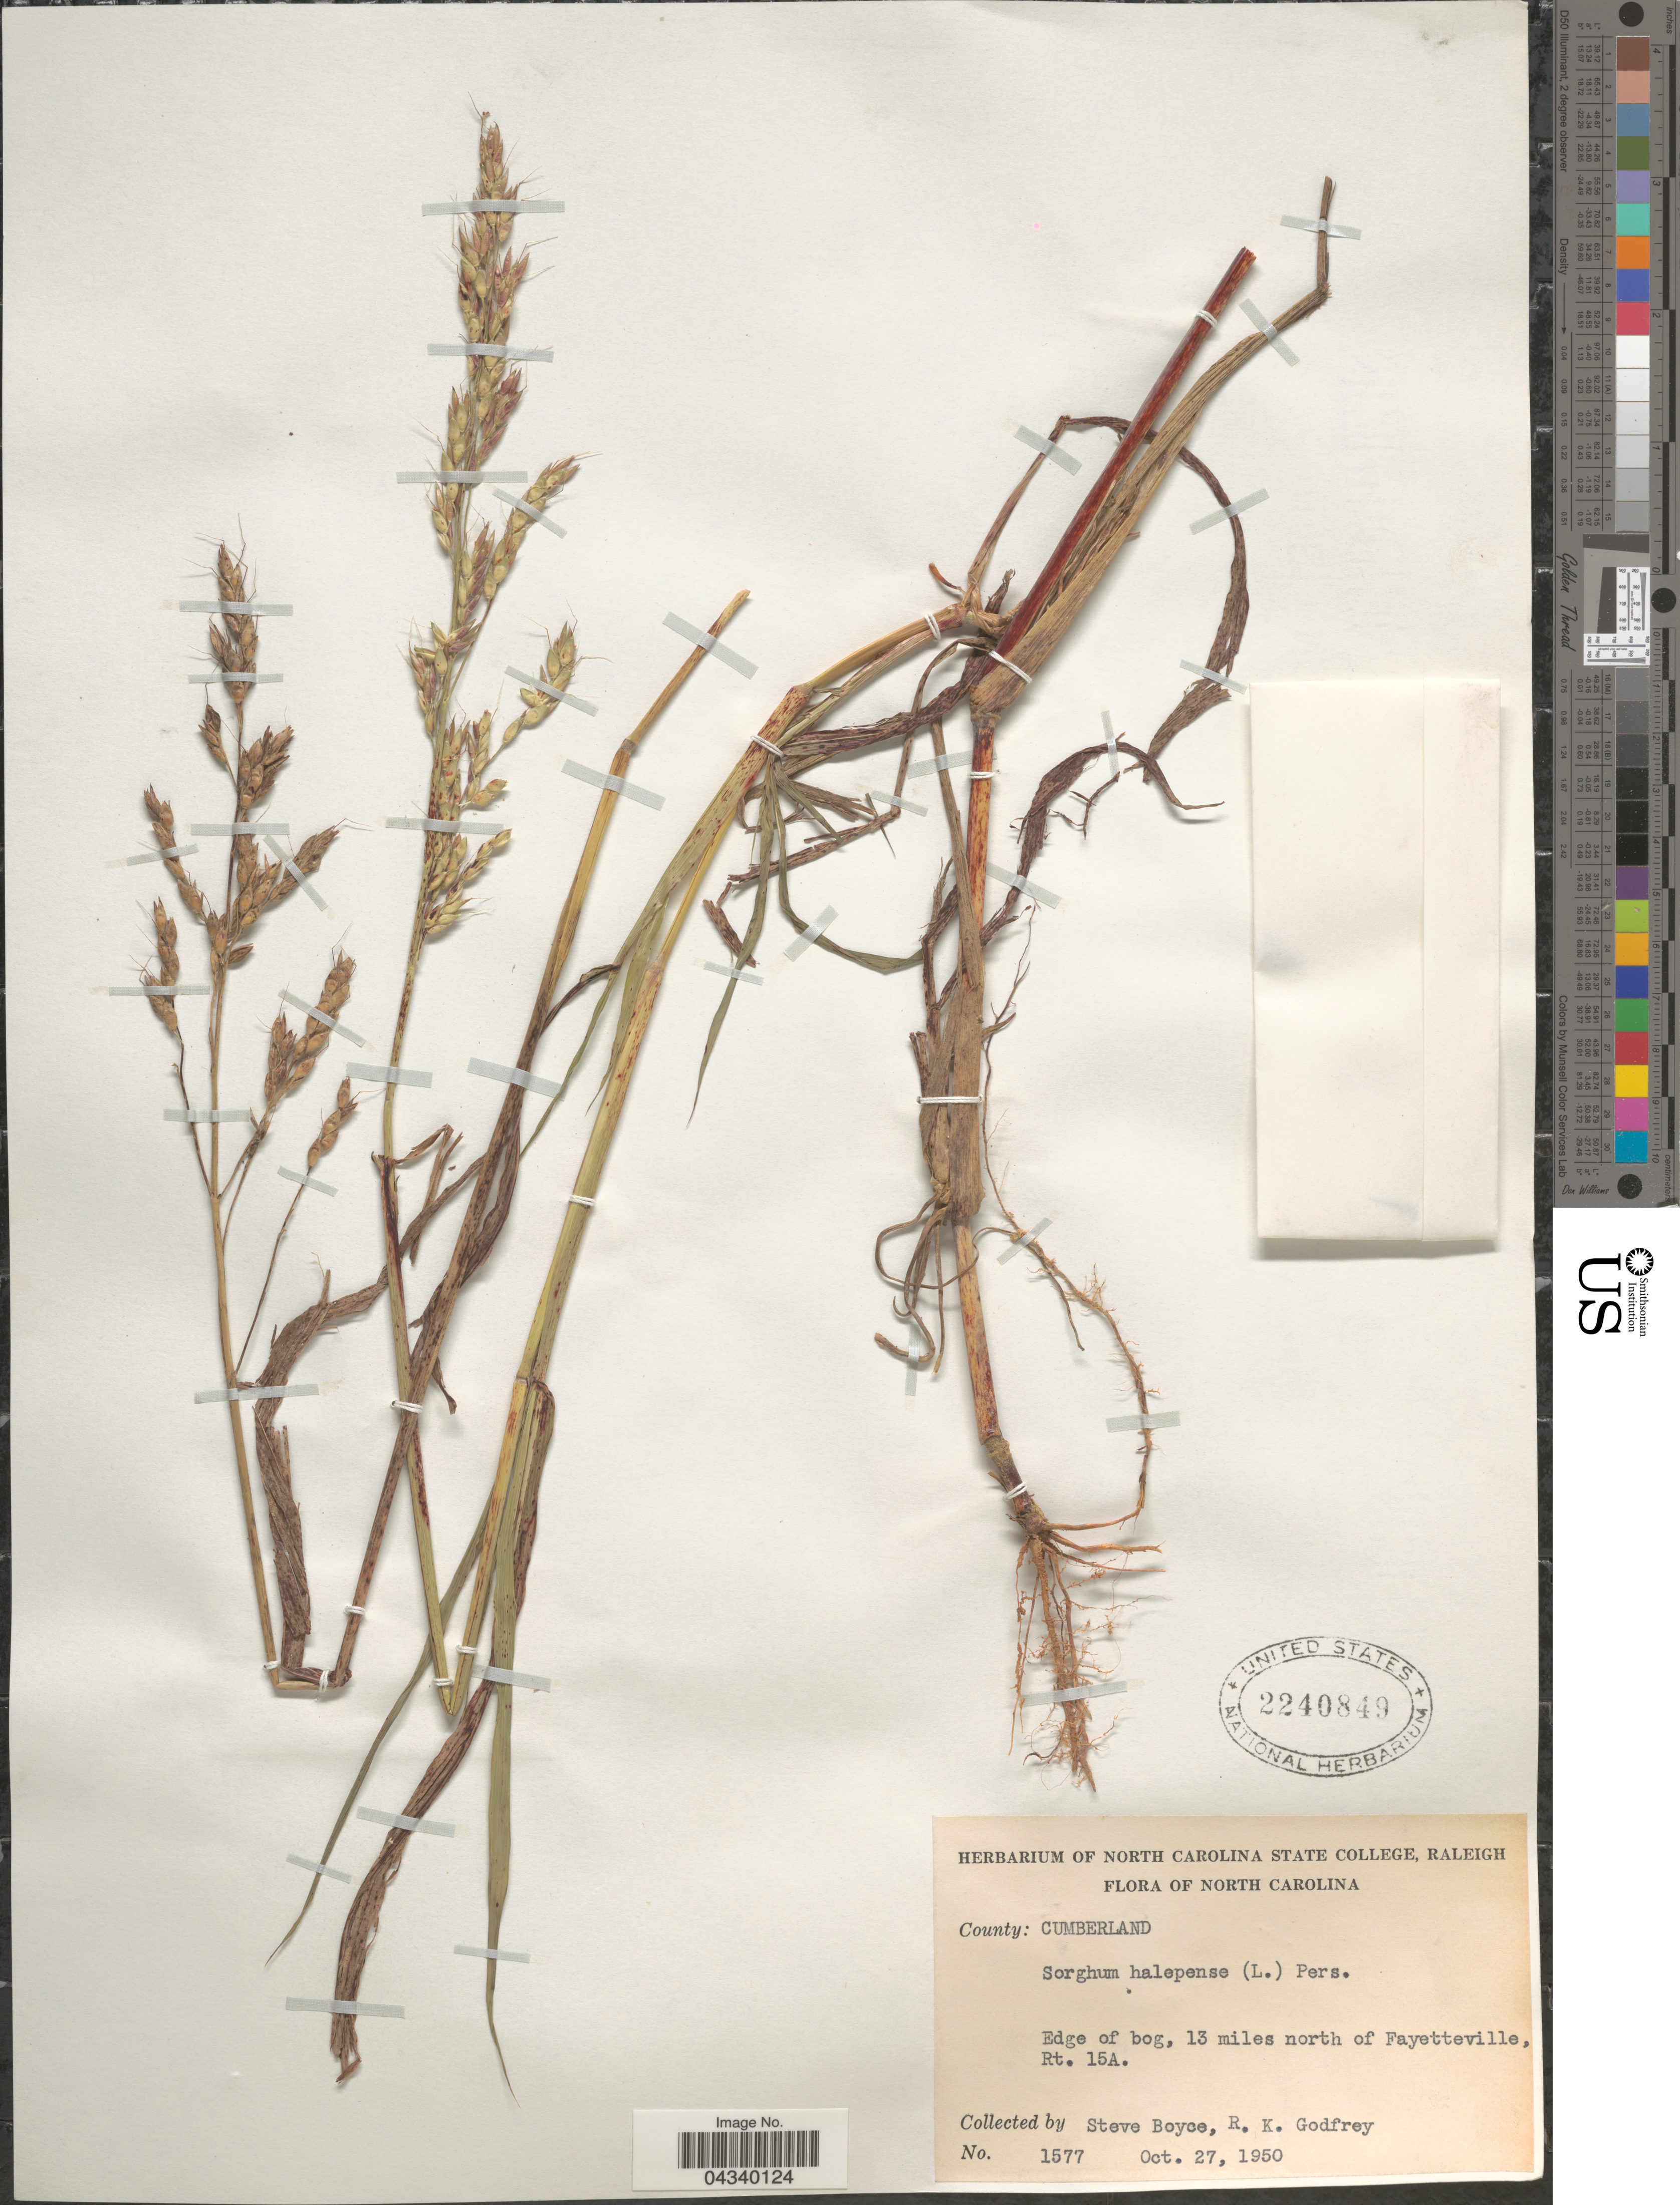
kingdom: Plantae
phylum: Tracheophyta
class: Liliopsida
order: Poales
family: Poaceae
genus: Sorghum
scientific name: Sorghum halepense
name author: (L.) Pers.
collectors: S. Boyce & R. K. Godfrey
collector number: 1577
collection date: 1950-10-27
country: United States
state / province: North Carolina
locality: County: Cumberland. Edge of bog, 13 miles north of Fayetteville, Rt. 15A.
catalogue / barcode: US 2240849